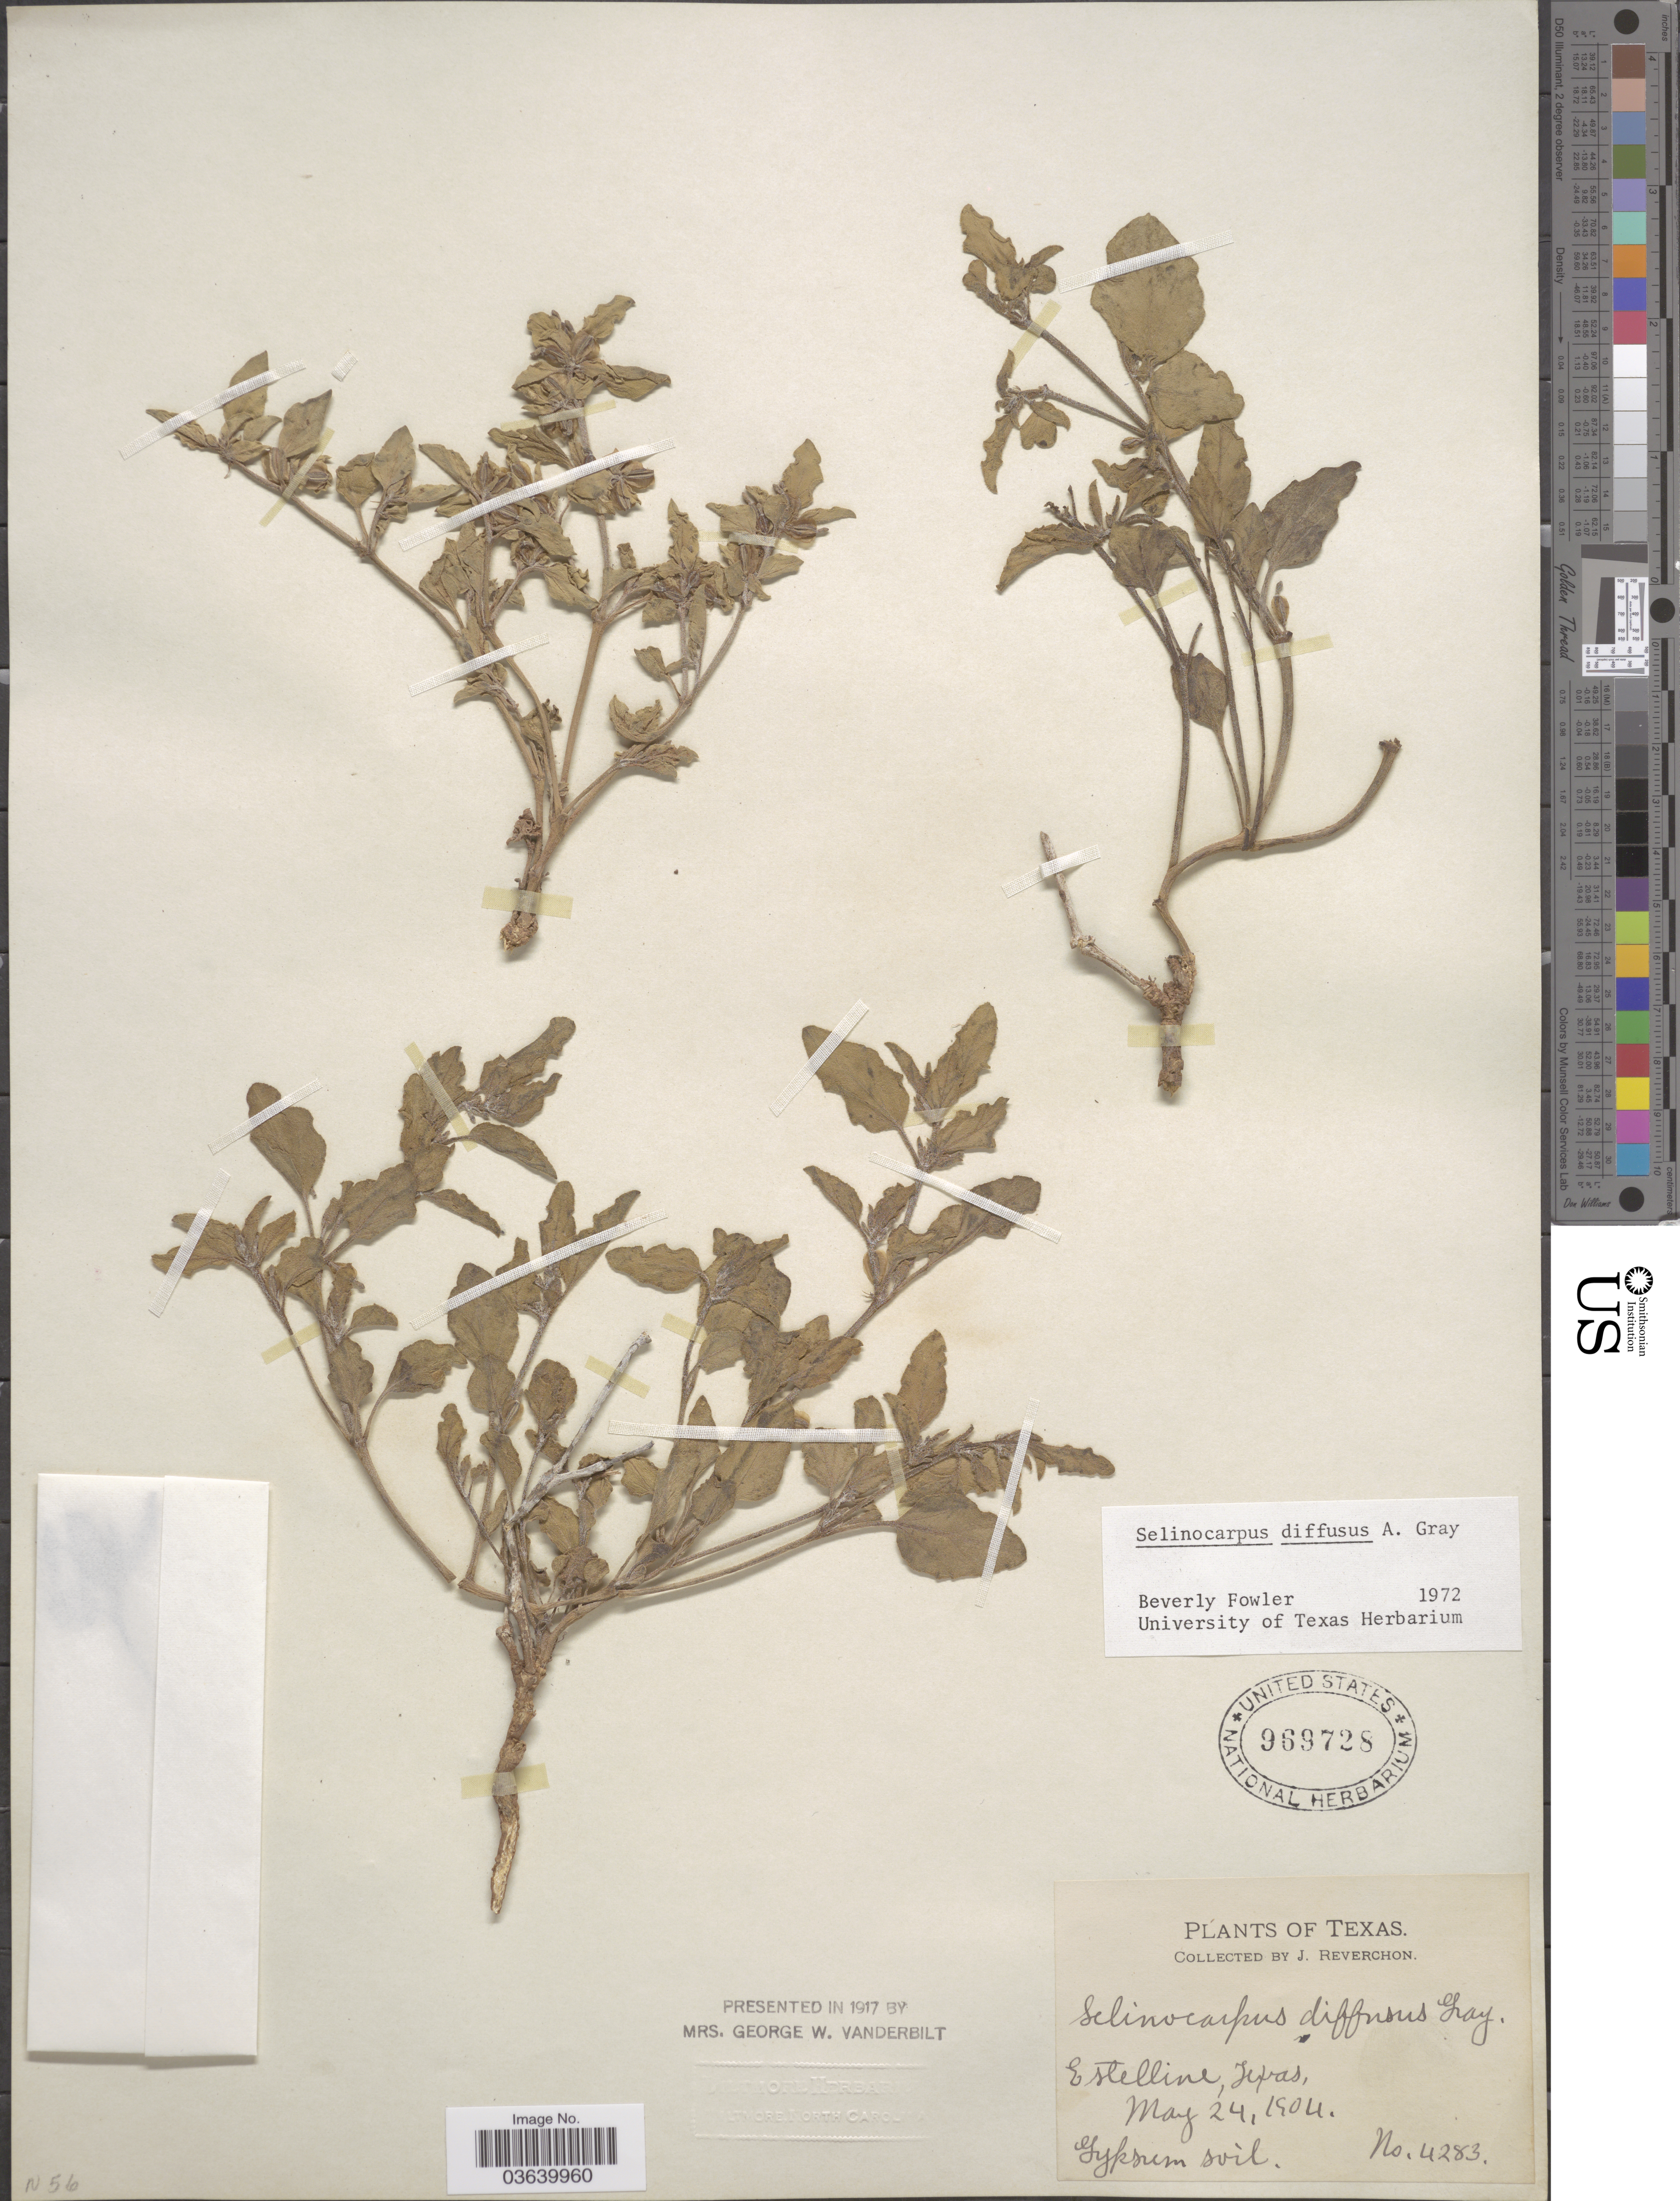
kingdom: Plantae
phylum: Tracheophyta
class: Magnoliopsida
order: Caryophyllales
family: Nyctaginaceae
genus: Acleisanthes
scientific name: Acleisanthes diffusa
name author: (A. Gray) R.A. Levin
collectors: J. Reverchon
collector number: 4283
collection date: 1904-05-24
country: United States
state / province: Texas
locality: Estelline.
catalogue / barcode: US 969728